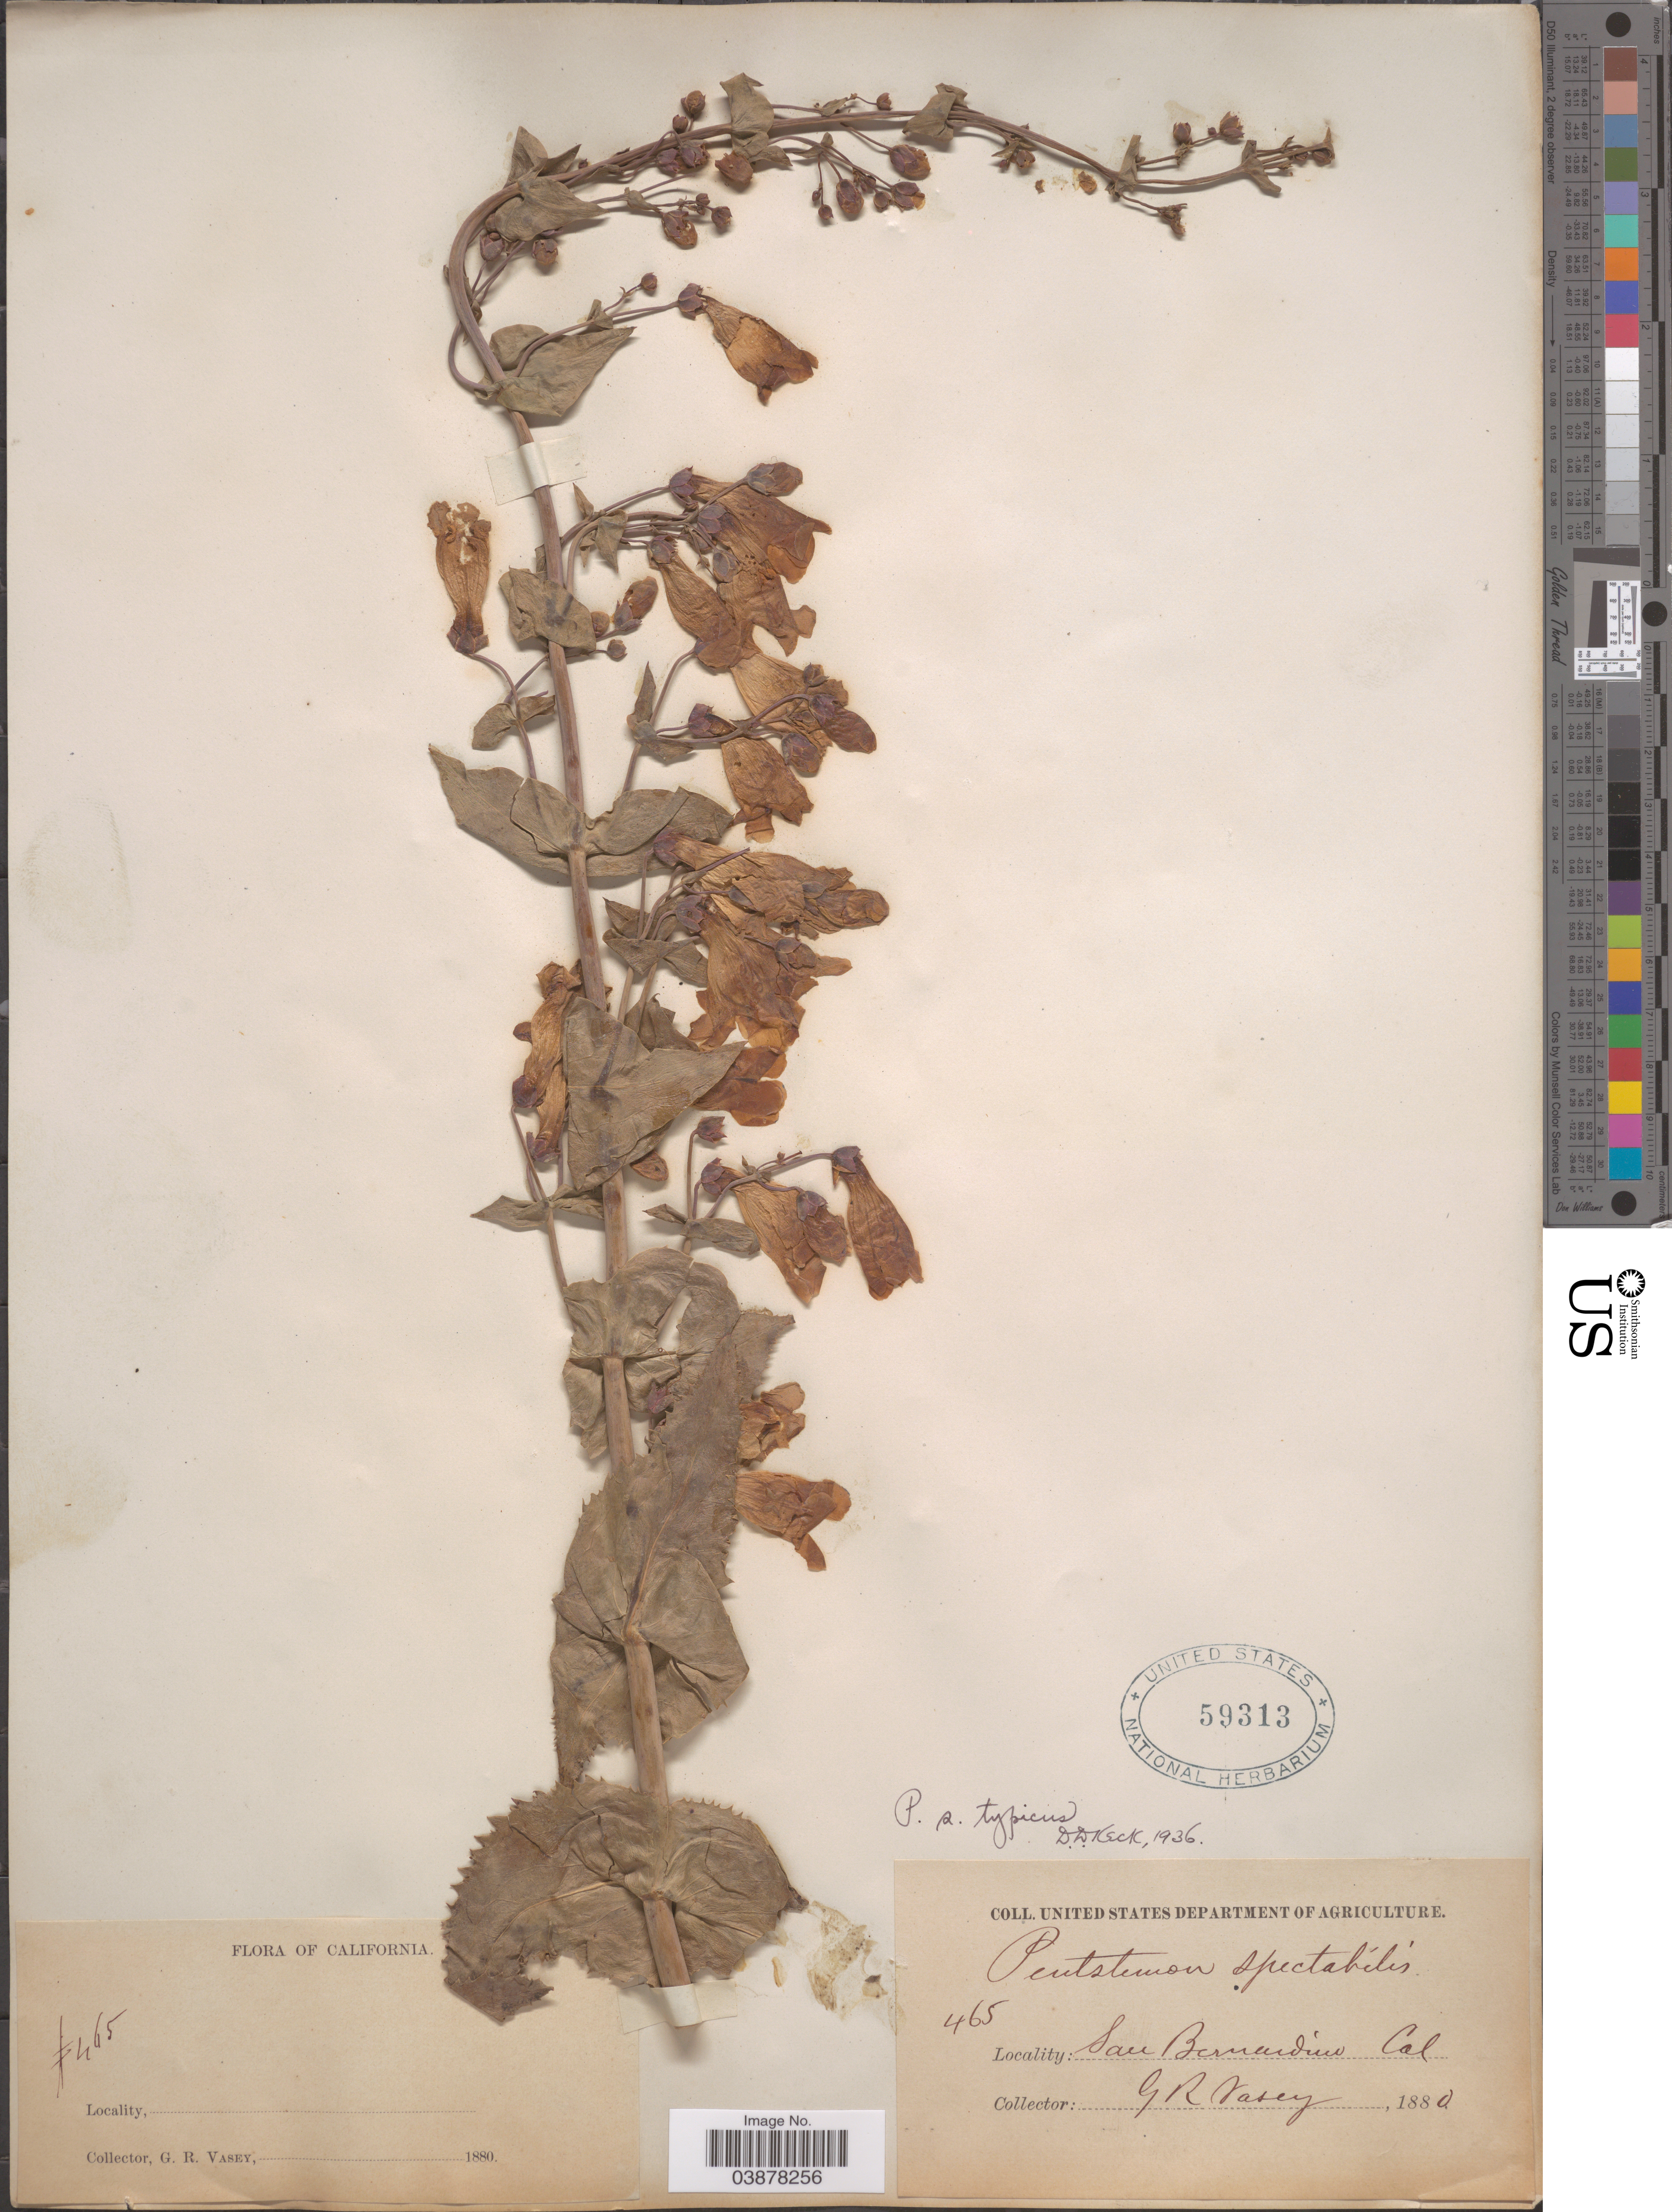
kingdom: Plantae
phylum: Tracheophyta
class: Magnoliopsida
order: Lamiales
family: Plantaginaceae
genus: Penstemon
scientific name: Penstemon spectabilis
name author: Thurb. ex Torr. & A. Gray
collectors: G. R. Vasey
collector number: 465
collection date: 1880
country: United States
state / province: California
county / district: San Bernardino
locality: San Bernardino.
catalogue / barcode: US 59313